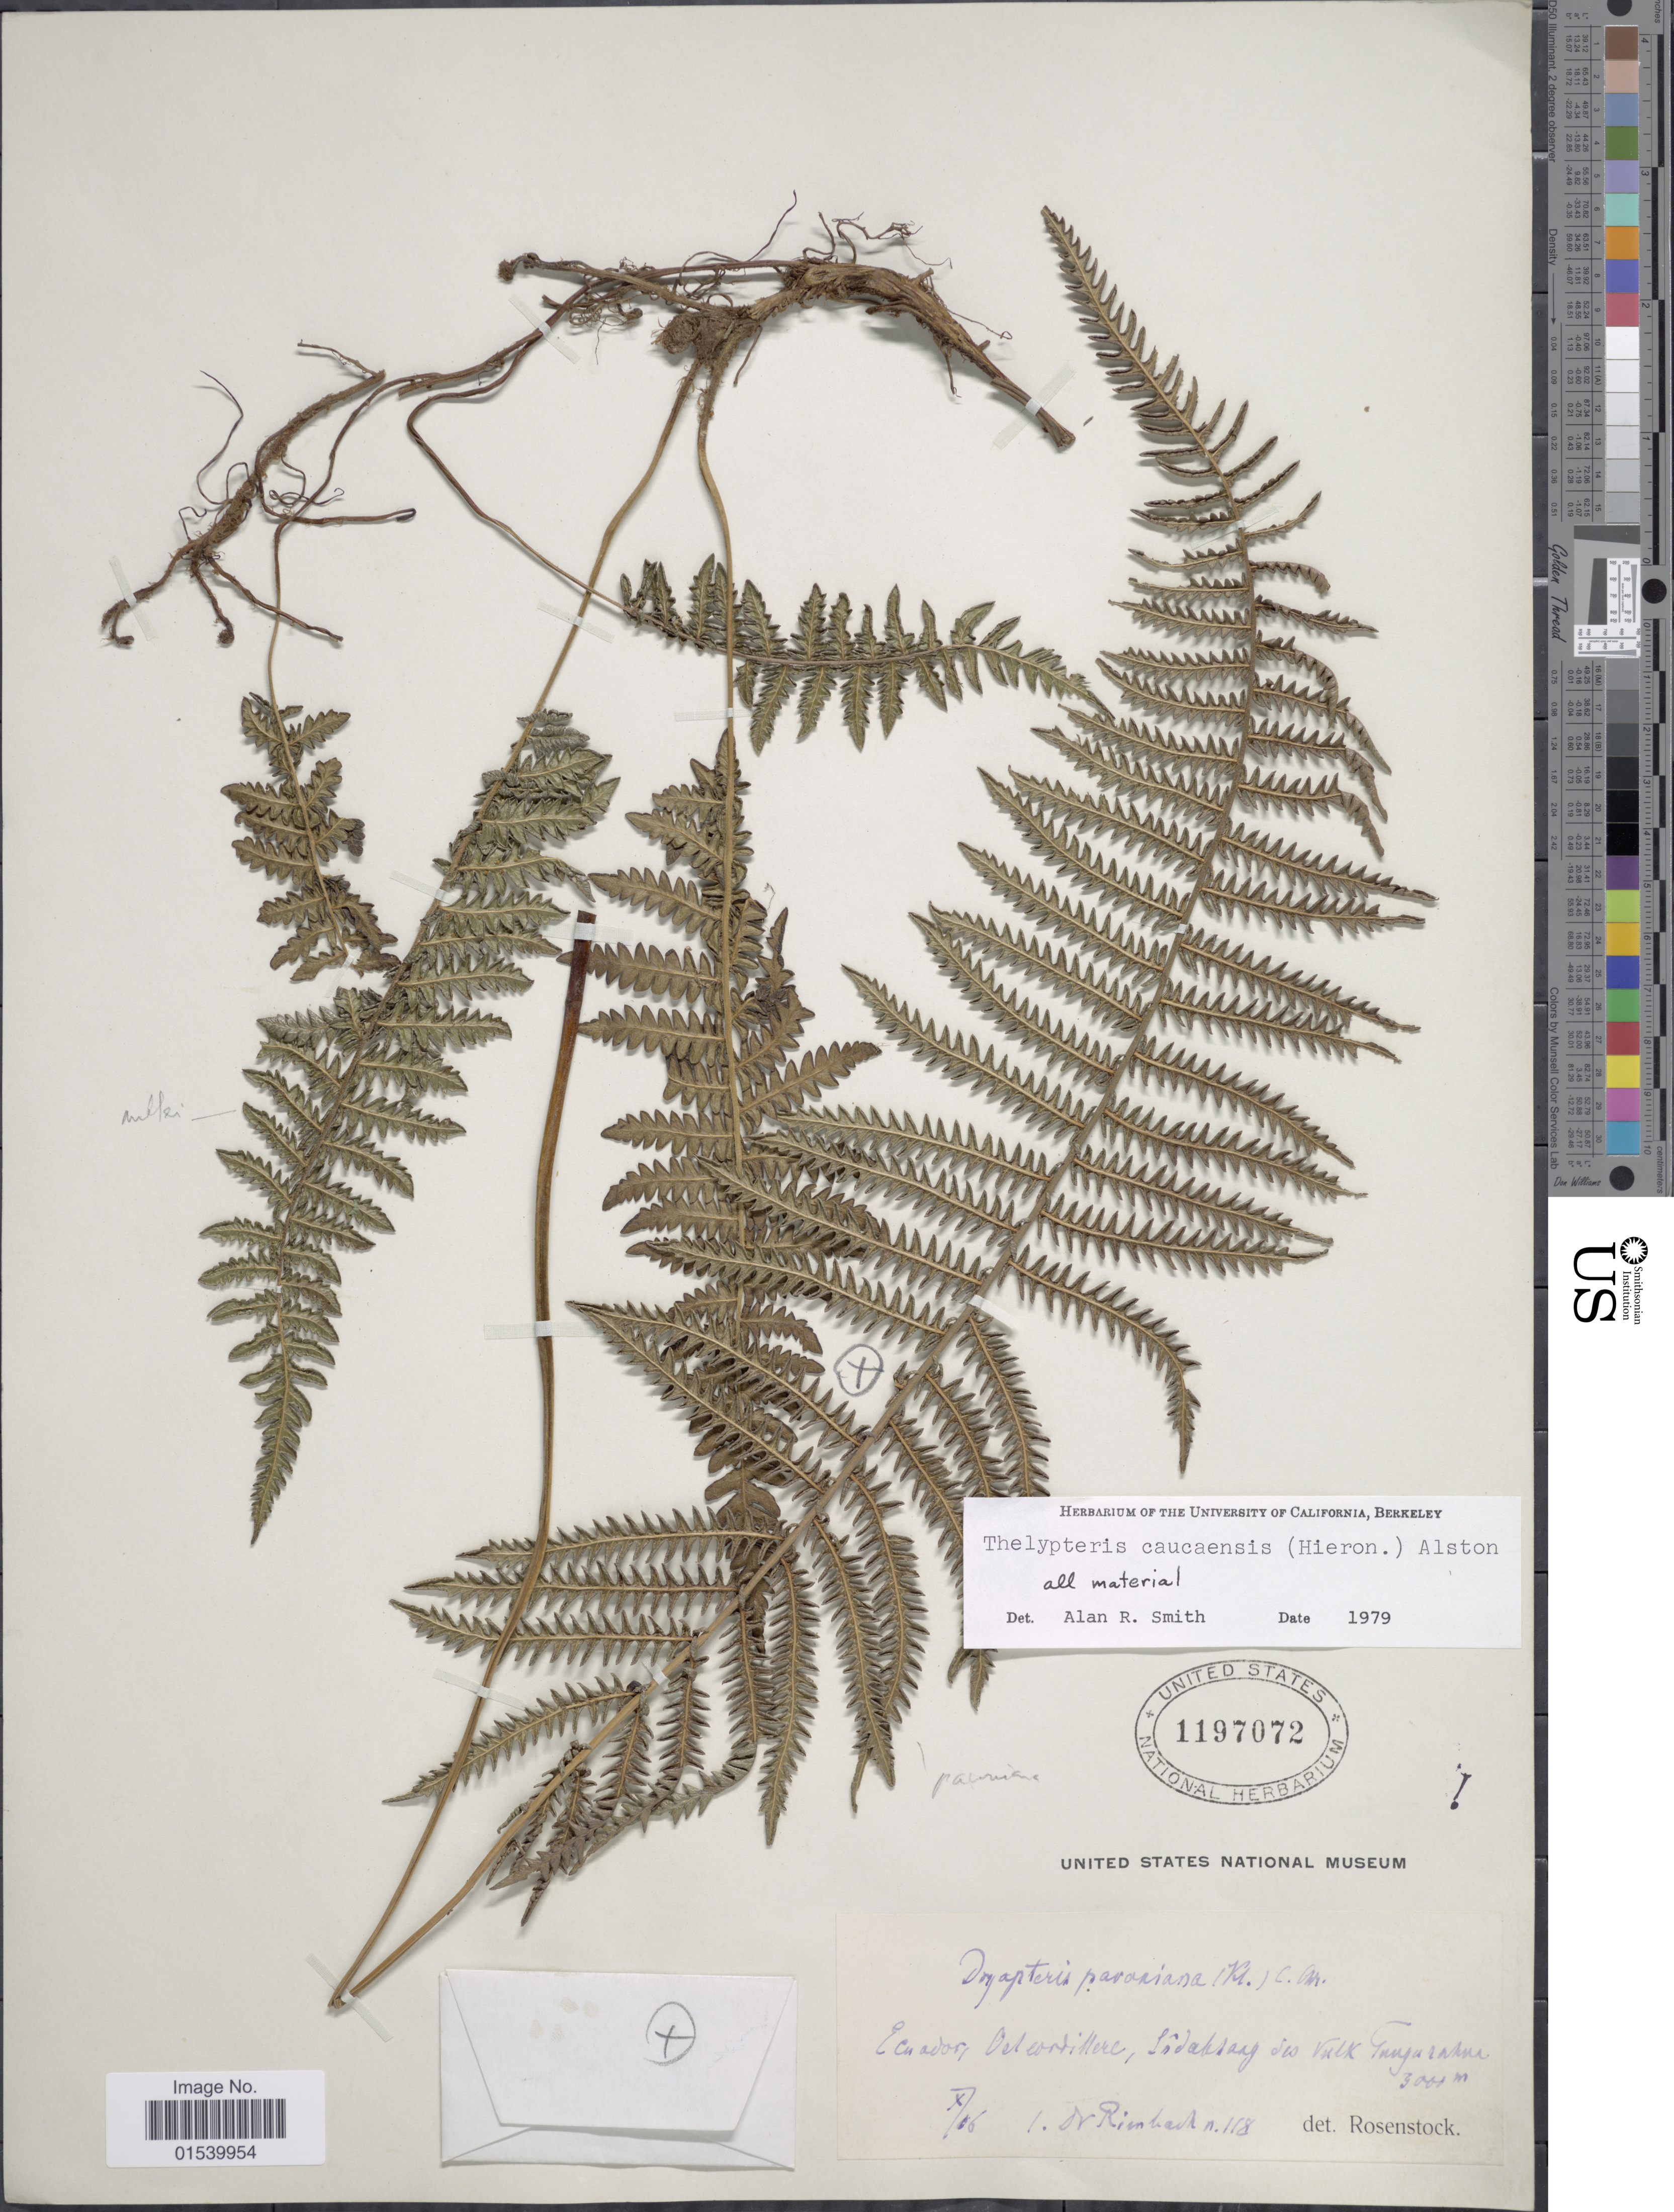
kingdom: Plantae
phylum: Tracheophyta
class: Polypodiopsida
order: Polypodiales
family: Thelypteridaceae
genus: Amauropelta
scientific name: Amauropelta caucaensis (Hieron.) comb. nov., ined. 2015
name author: (Hieron.)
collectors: Rimbach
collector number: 118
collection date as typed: Transcribed d/m/y: /10/16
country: Ecuador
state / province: Tungurahua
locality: Ost cordillere, Sudabhang des Vulk Tungurahua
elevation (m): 3000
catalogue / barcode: US 1197072